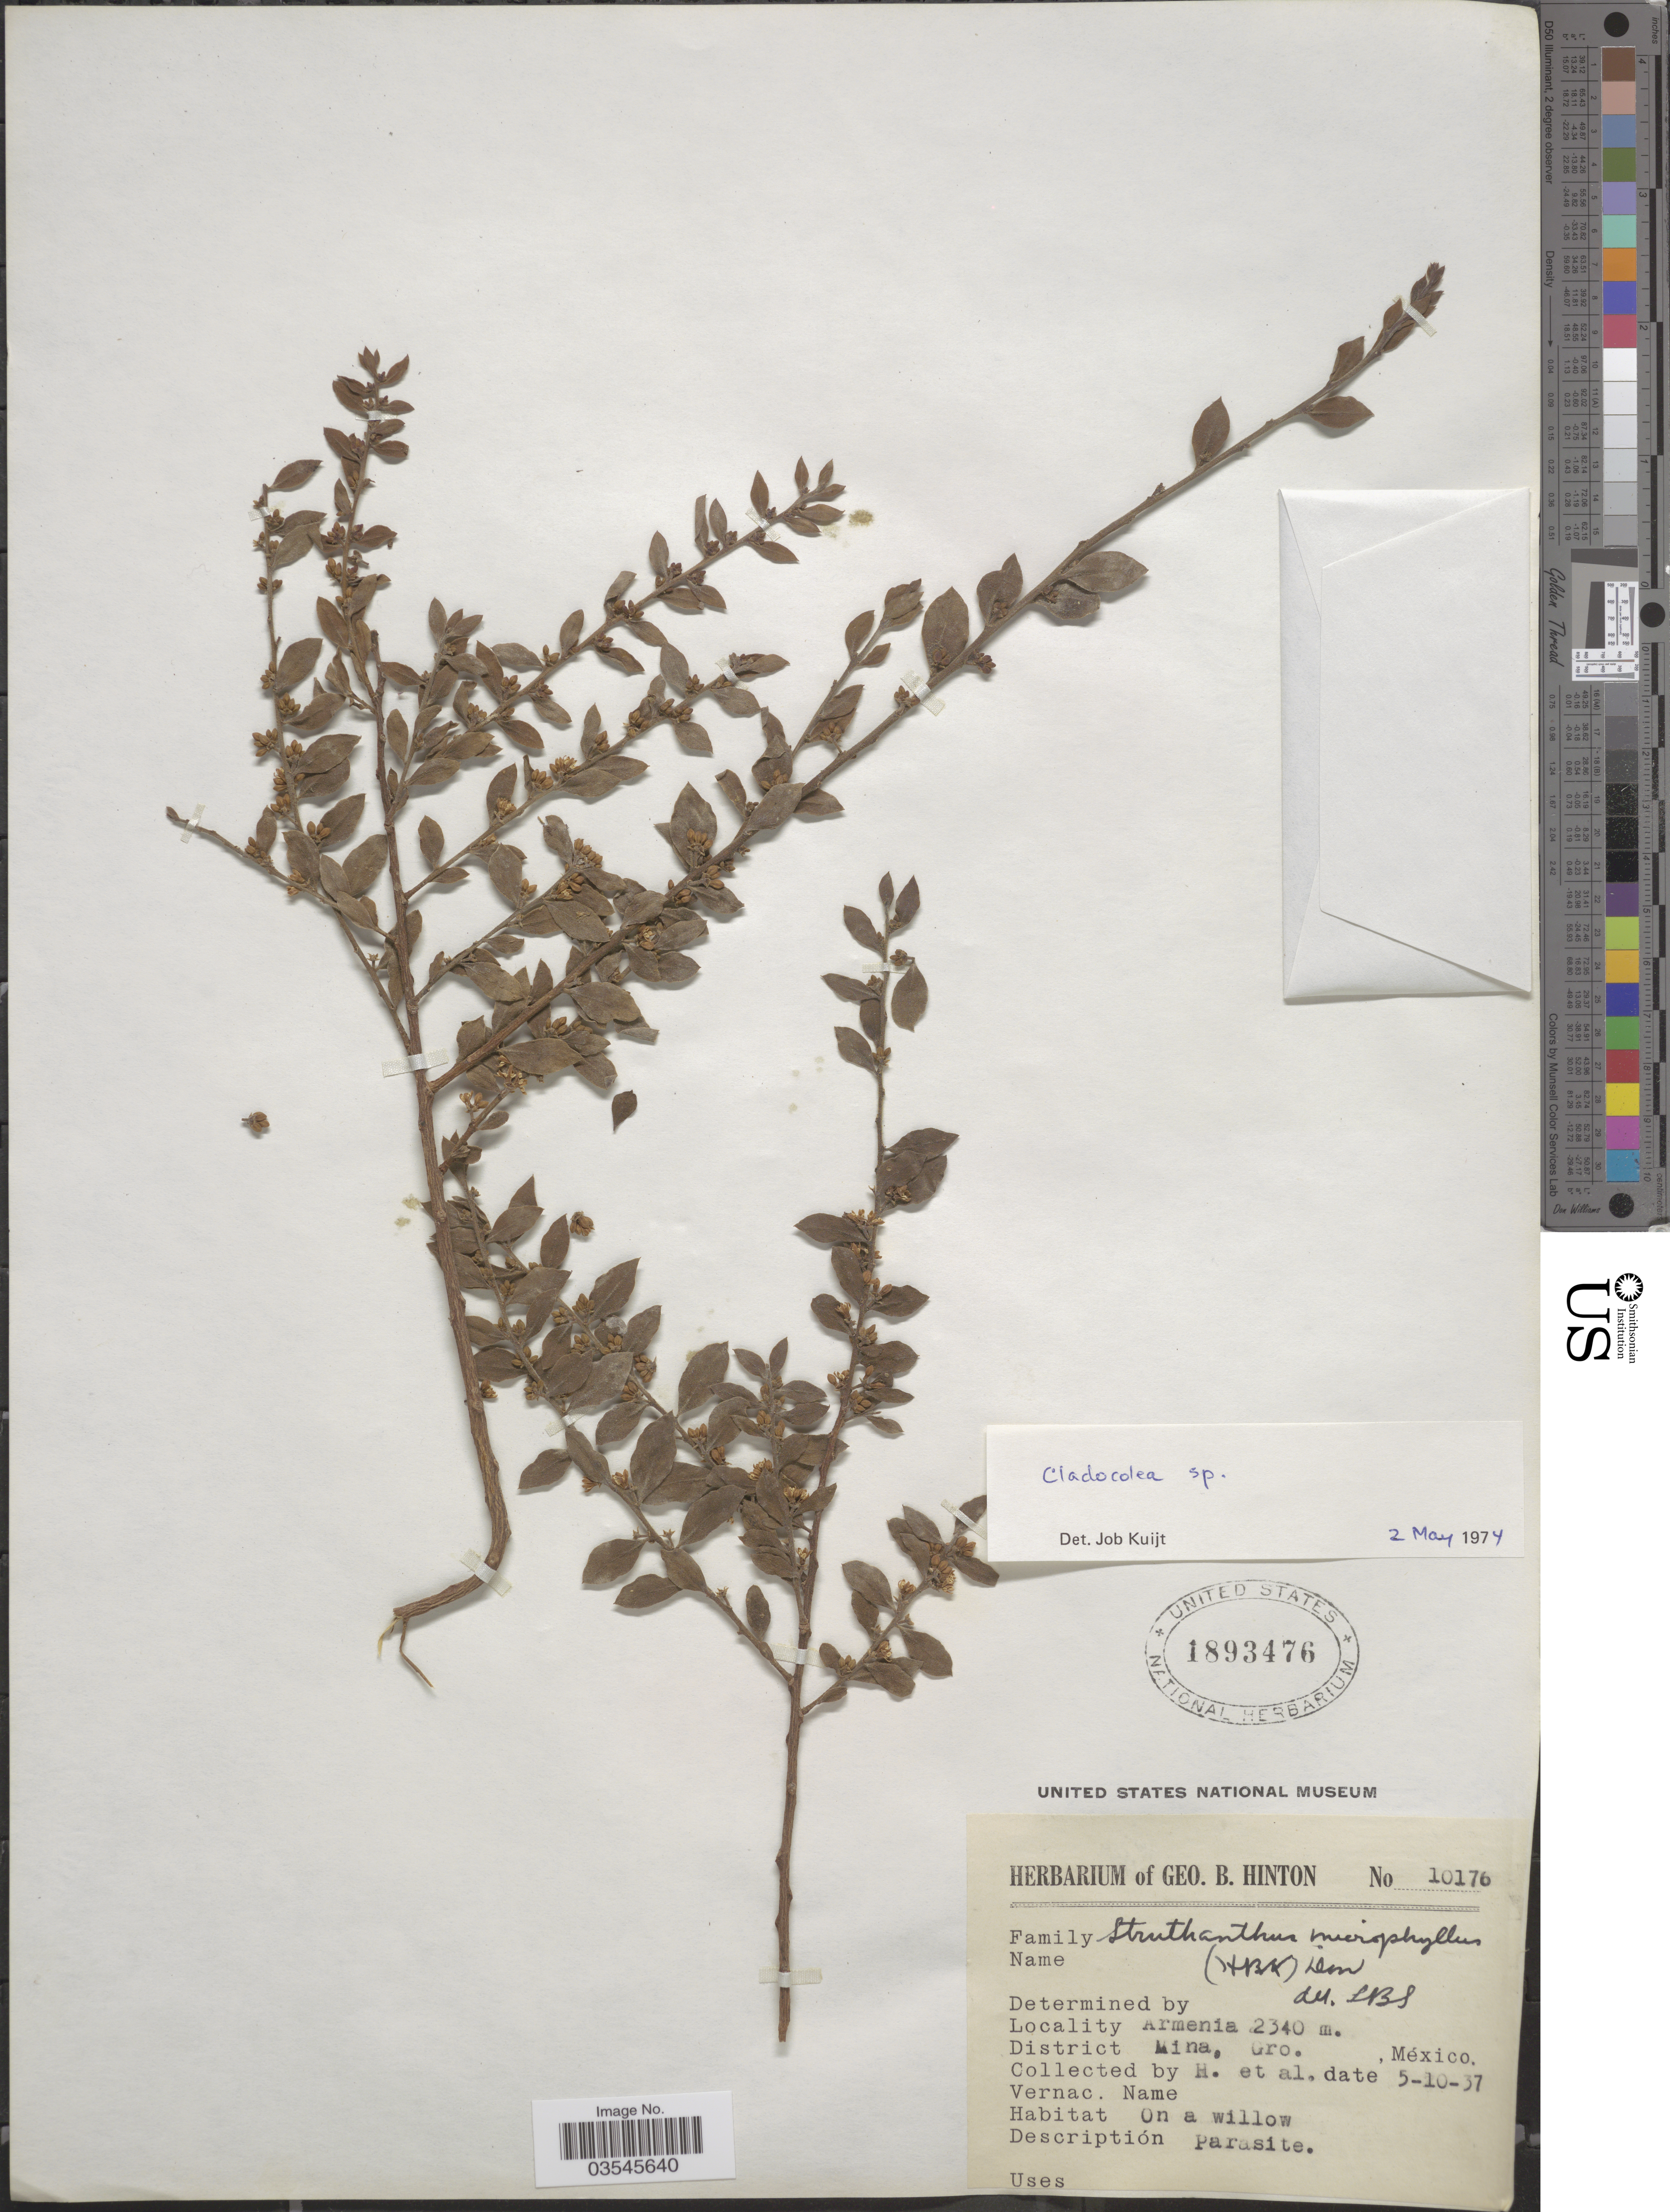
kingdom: Plantae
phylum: Tracheophyta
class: Magnoliopsida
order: Santalales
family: Loranthaceae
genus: Cladocolea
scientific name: Cladocolea sp.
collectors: G. B. Hinton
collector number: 10176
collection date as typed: Transcribed d/m/y: 5/10/37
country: Mexico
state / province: Guerrero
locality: Armenia. District Mina.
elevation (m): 2340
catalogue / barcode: US 1893476